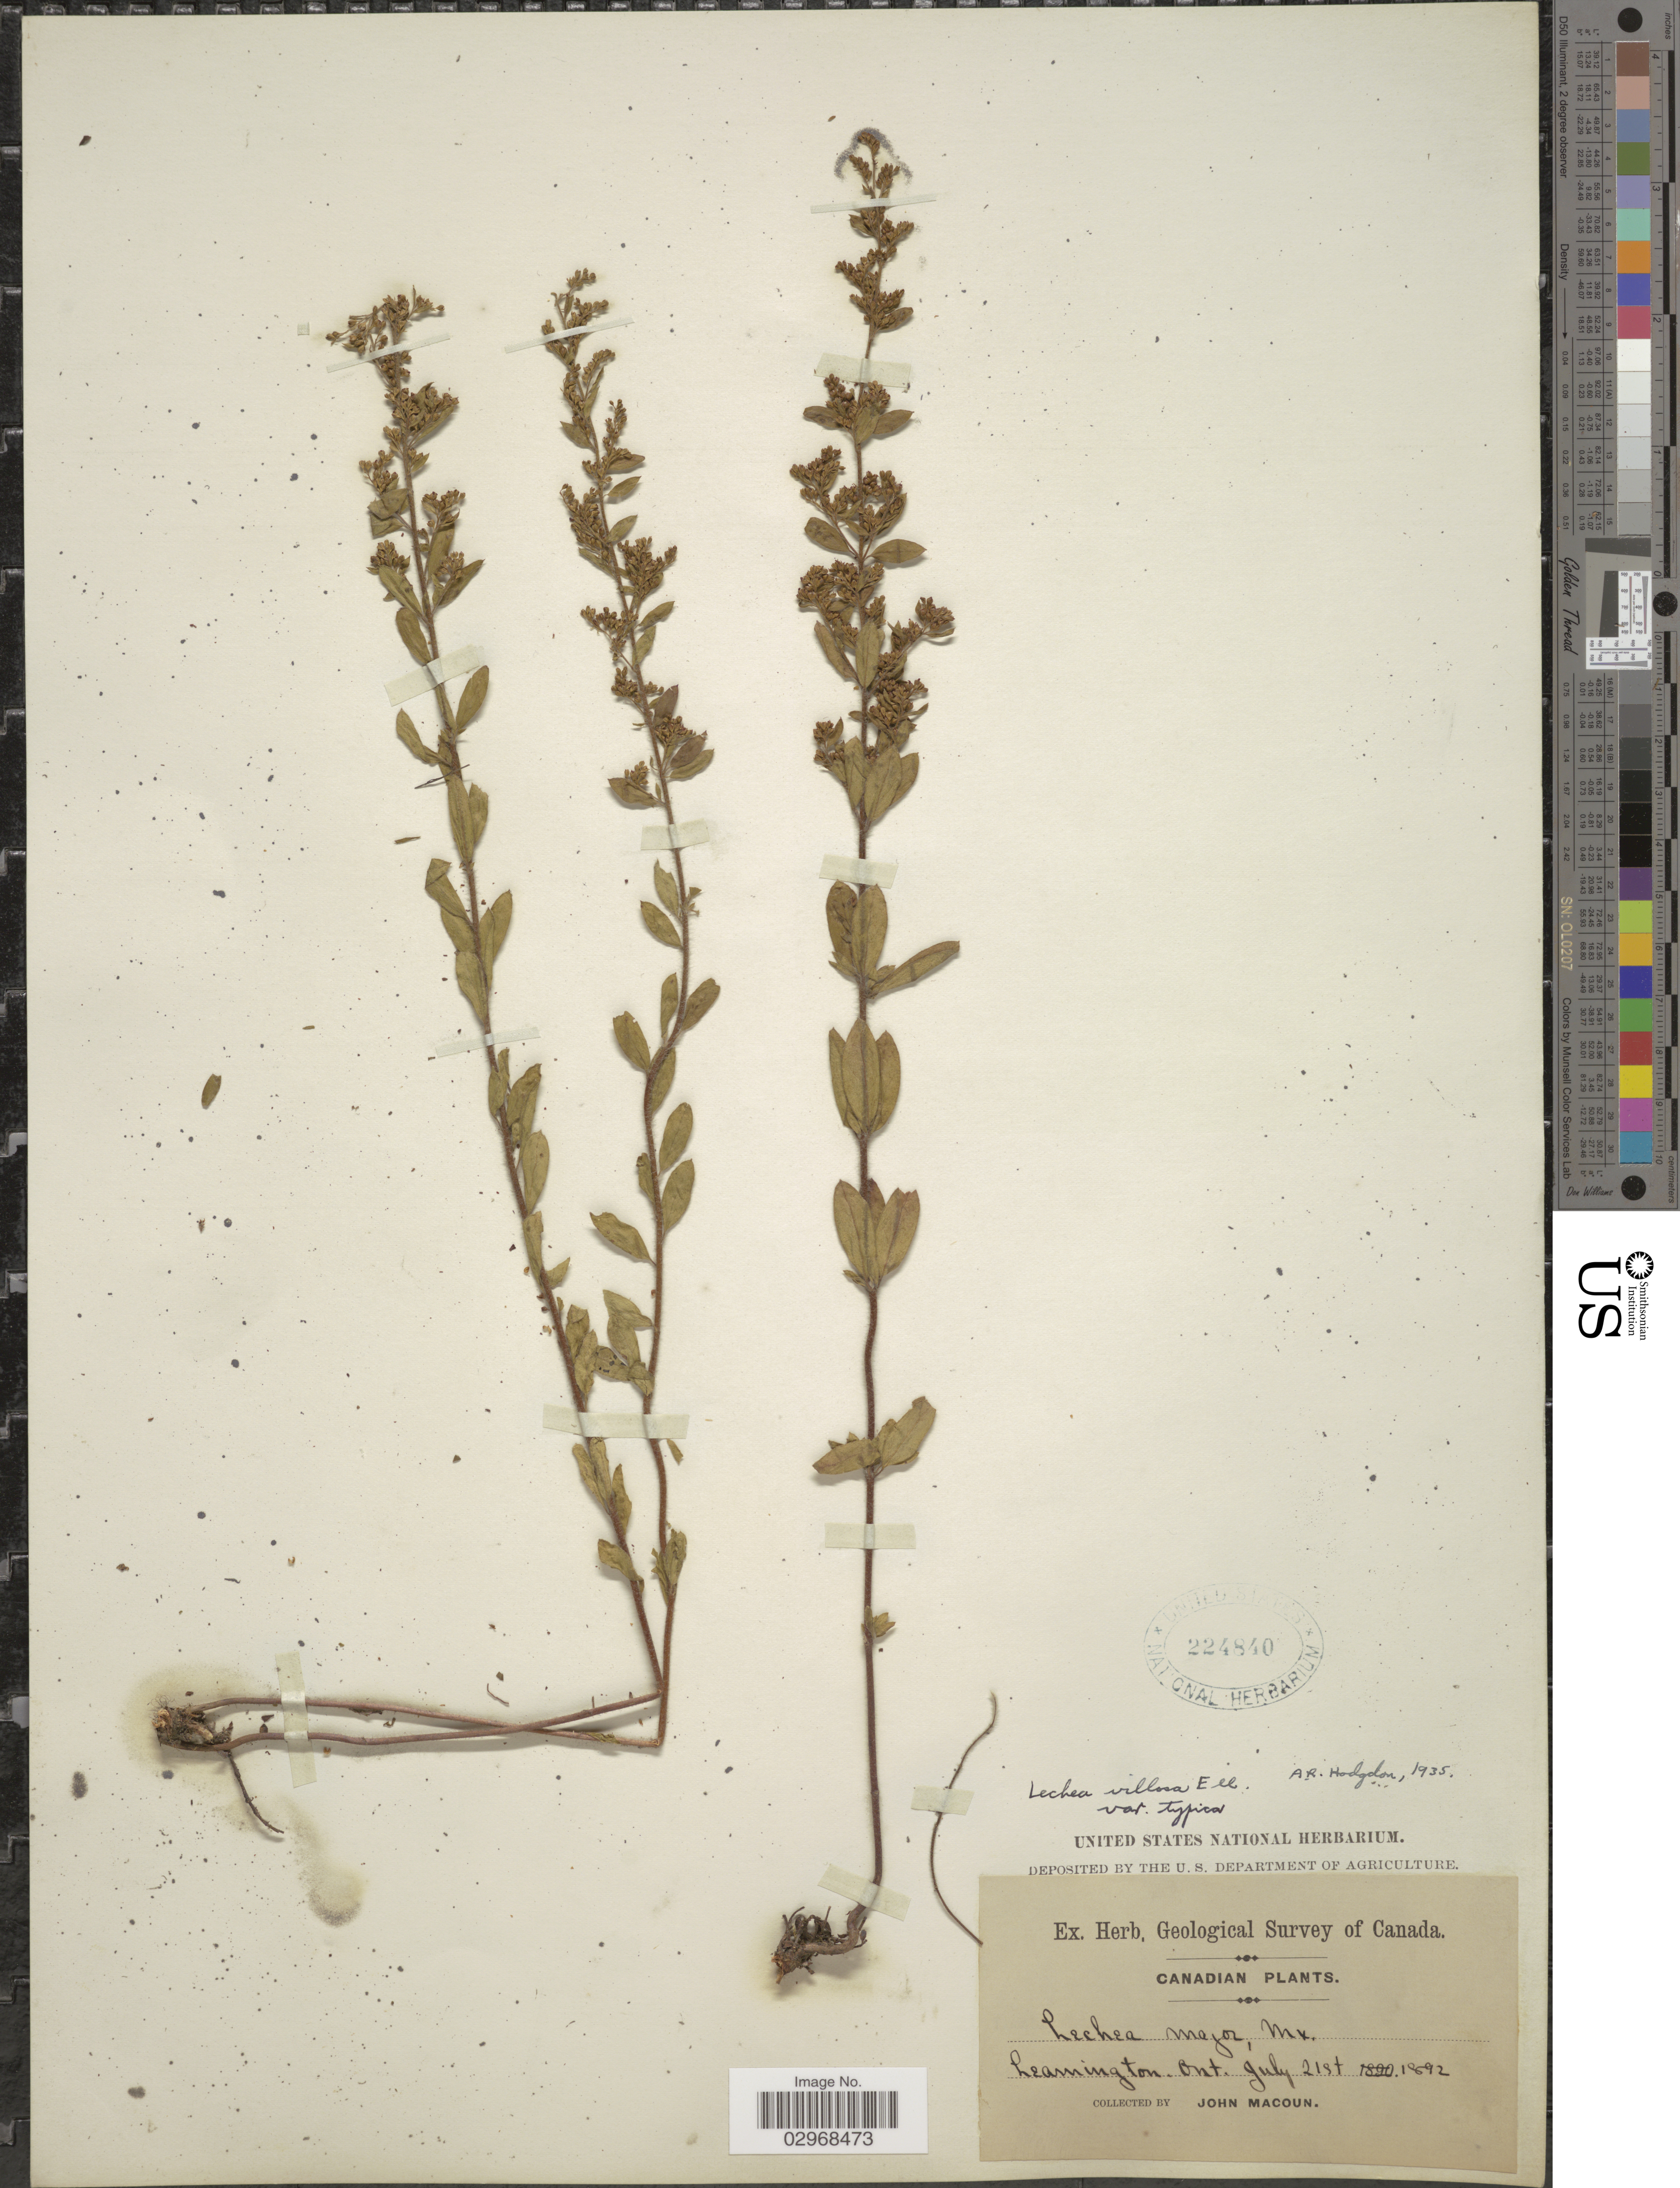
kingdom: Plantae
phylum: Tracheophyta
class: Magnoliopsida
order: Malvales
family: Cistaceae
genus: Lechea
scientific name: Lechea villosa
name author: Elliott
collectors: J. Macoun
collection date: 1892-07-21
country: Canada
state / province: Ontario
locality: Leamington.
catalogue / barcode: US 224840